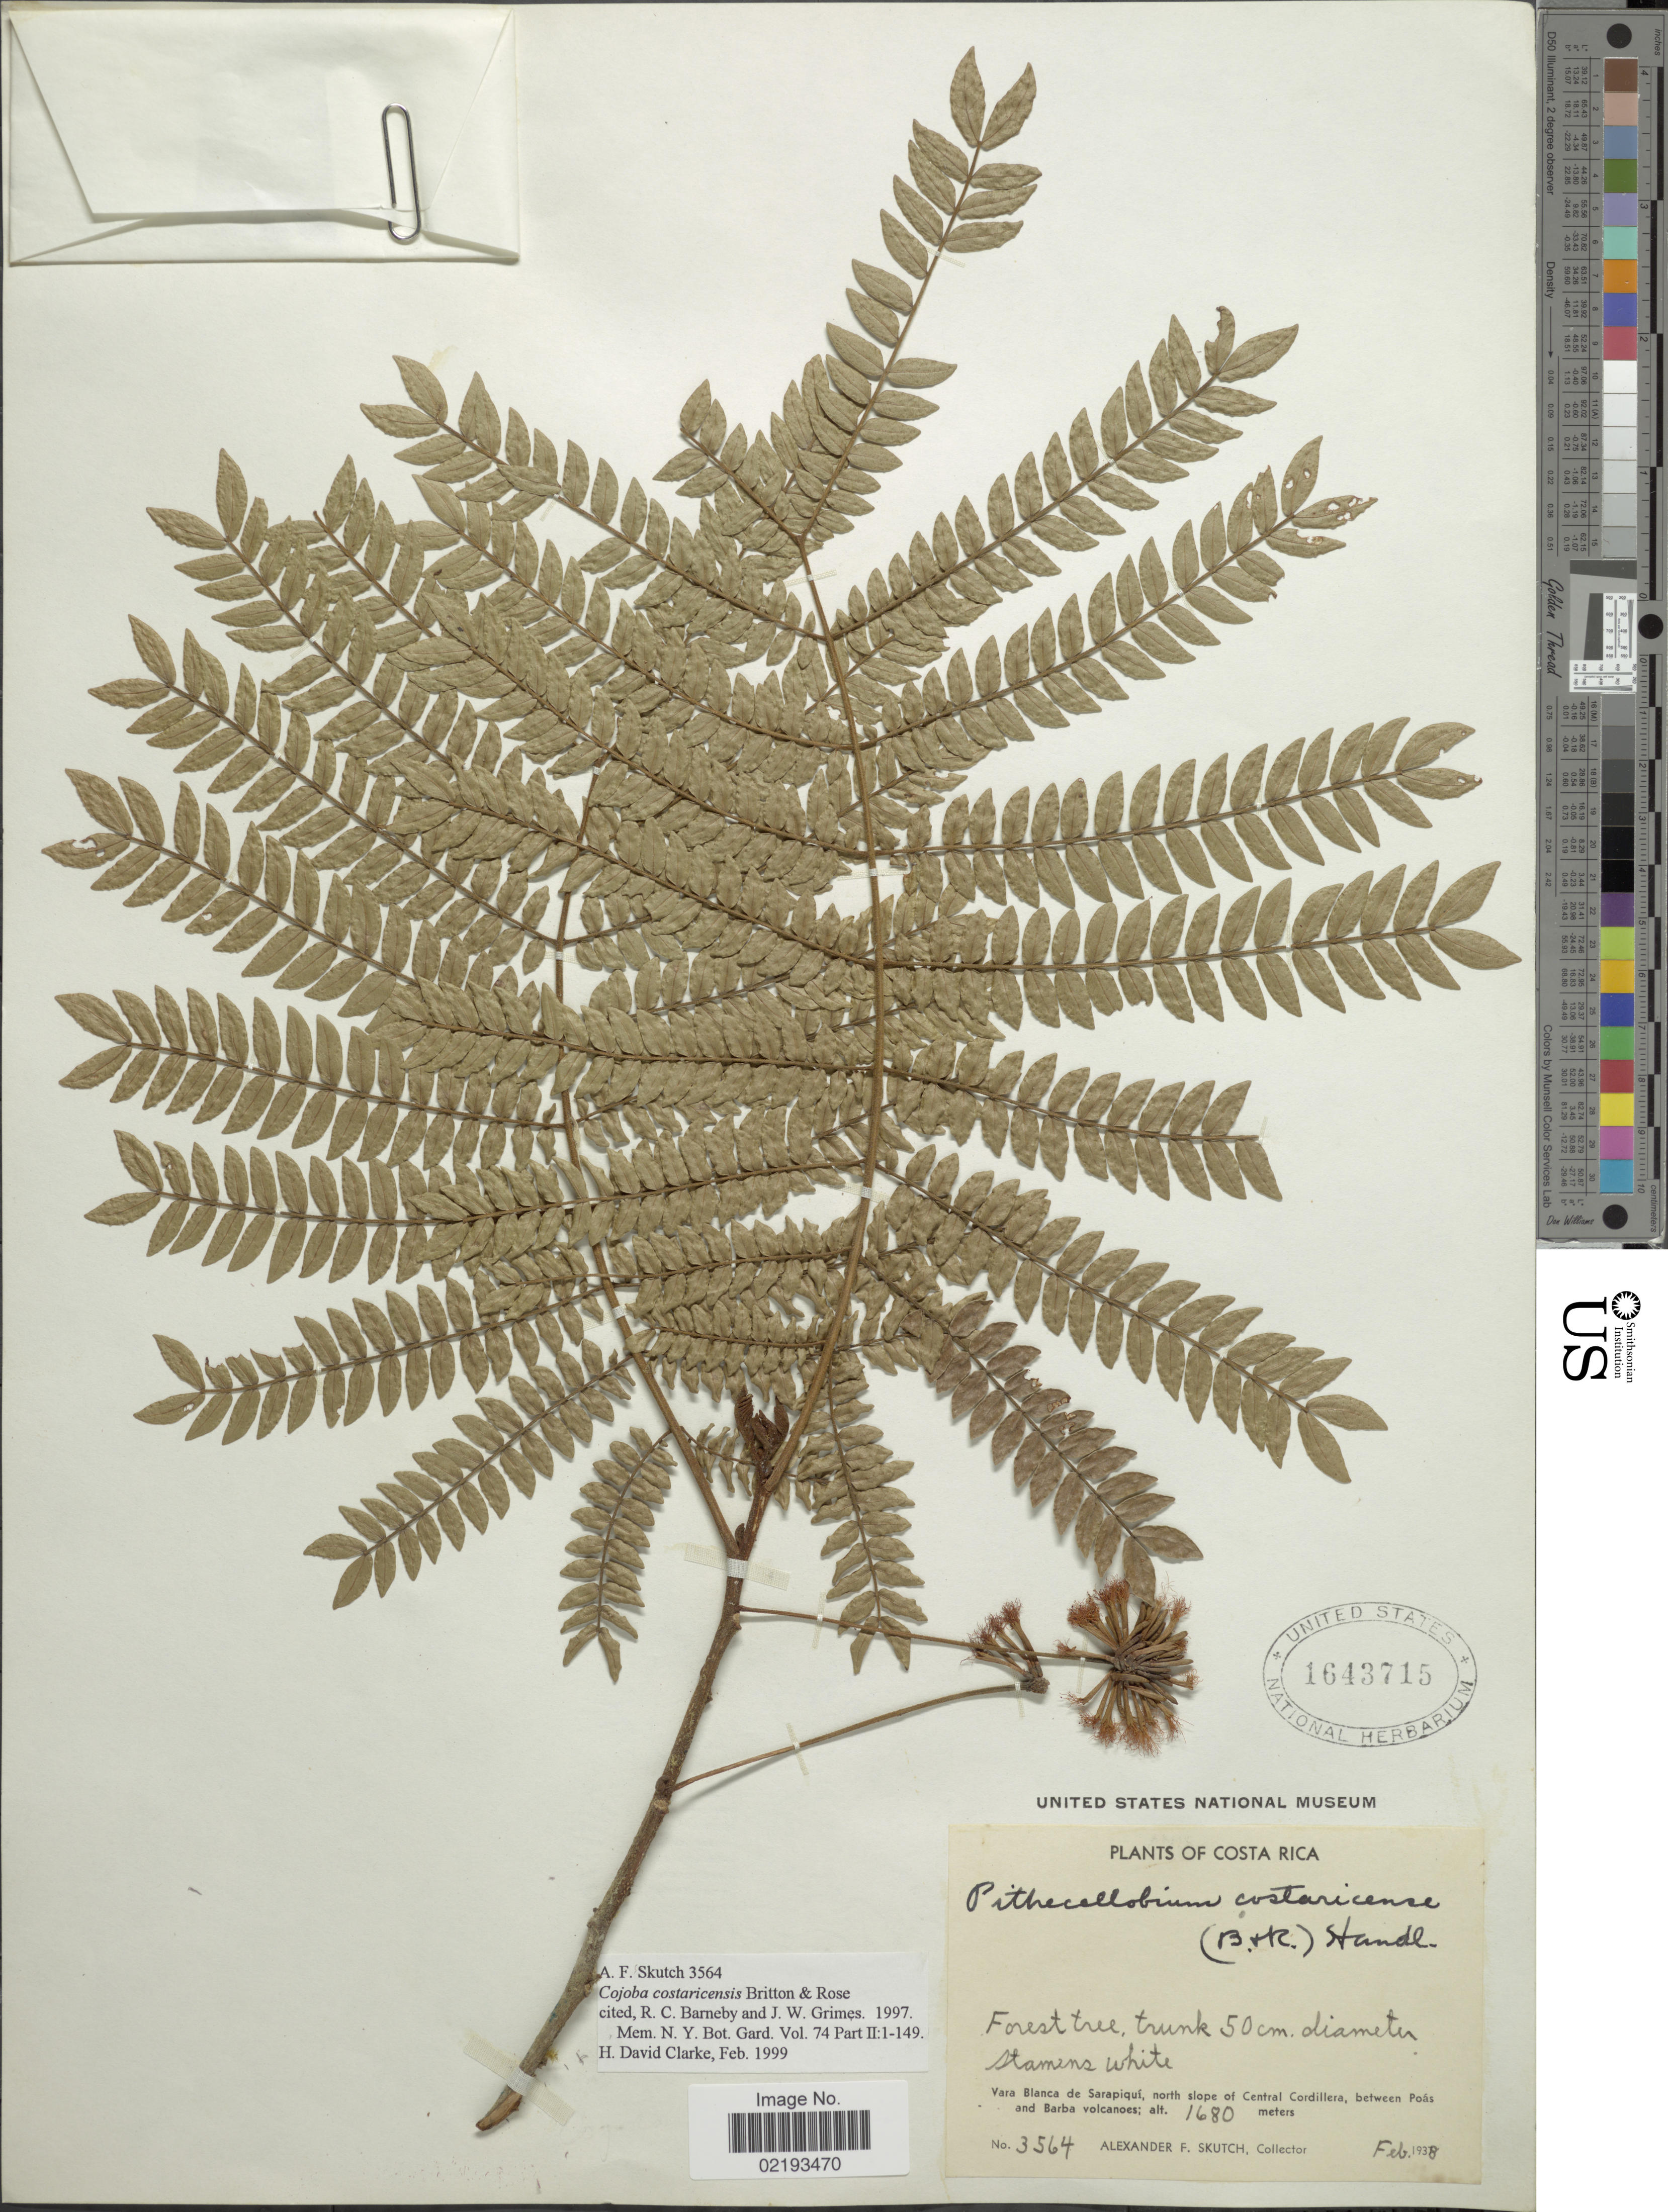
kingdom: Plantae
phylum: Tracheophyta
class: Magnoliopsida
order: Fabales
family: Fabaceae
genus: Cojoba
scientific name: Cojoba costaricensis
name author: Britton & Rose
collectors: A. F. Skutch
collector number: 3564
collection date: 1938-02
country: Costa Rica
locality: Vara Blanca de Sarapiquí, north slope of Central Cordillera, between Poás and Barba volcanoes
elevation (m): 1680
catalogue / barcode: US 1643715